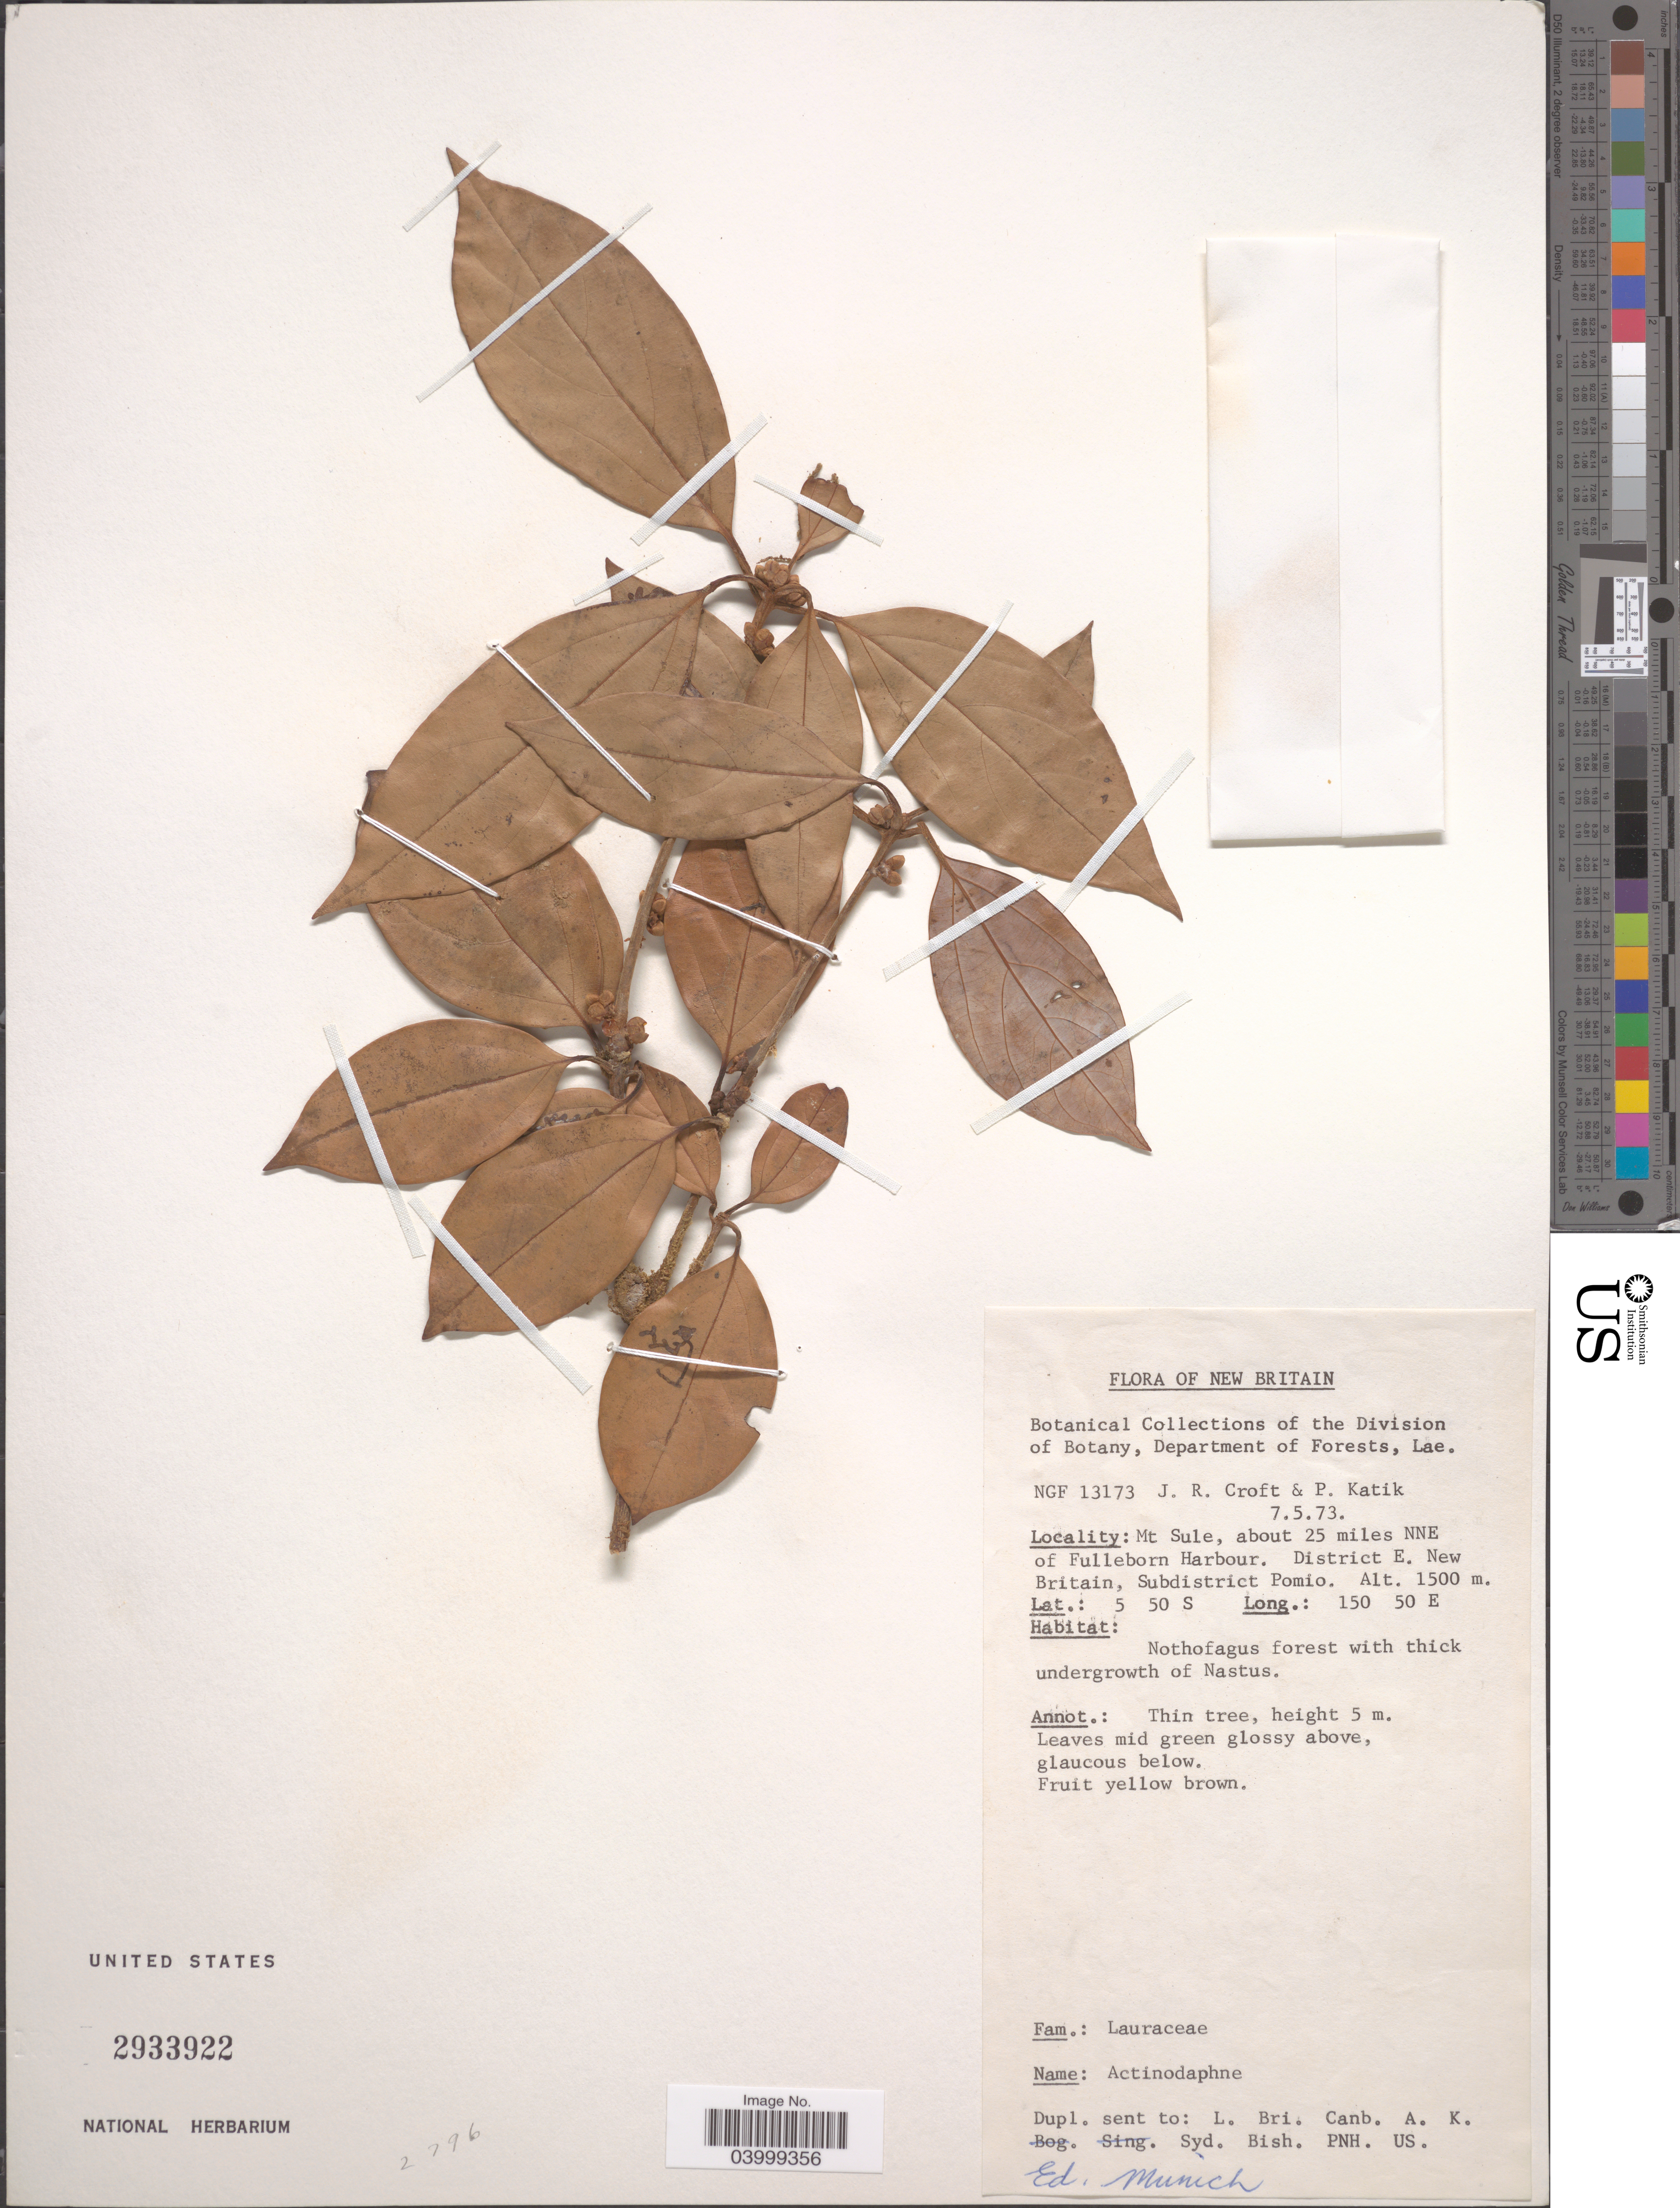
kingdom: Plantae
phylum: Tracheophyta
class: Magnoliopsida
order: Laurales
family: Lauraceae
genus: Actinodaphne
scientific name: Actinodaphne sp.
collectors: J. R. Croft & P. Katik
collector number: NGF 13173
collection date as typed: Transcribed d/m/y: 7/5/73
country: Papua New Guinea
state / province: East New Britain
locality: New Britain. Mt. Sule, about 25 miles NNE of Fulleborn Harbour, District E. New Britain, Subdistrict Pomio.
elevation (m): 1500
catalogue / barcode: US 2933922